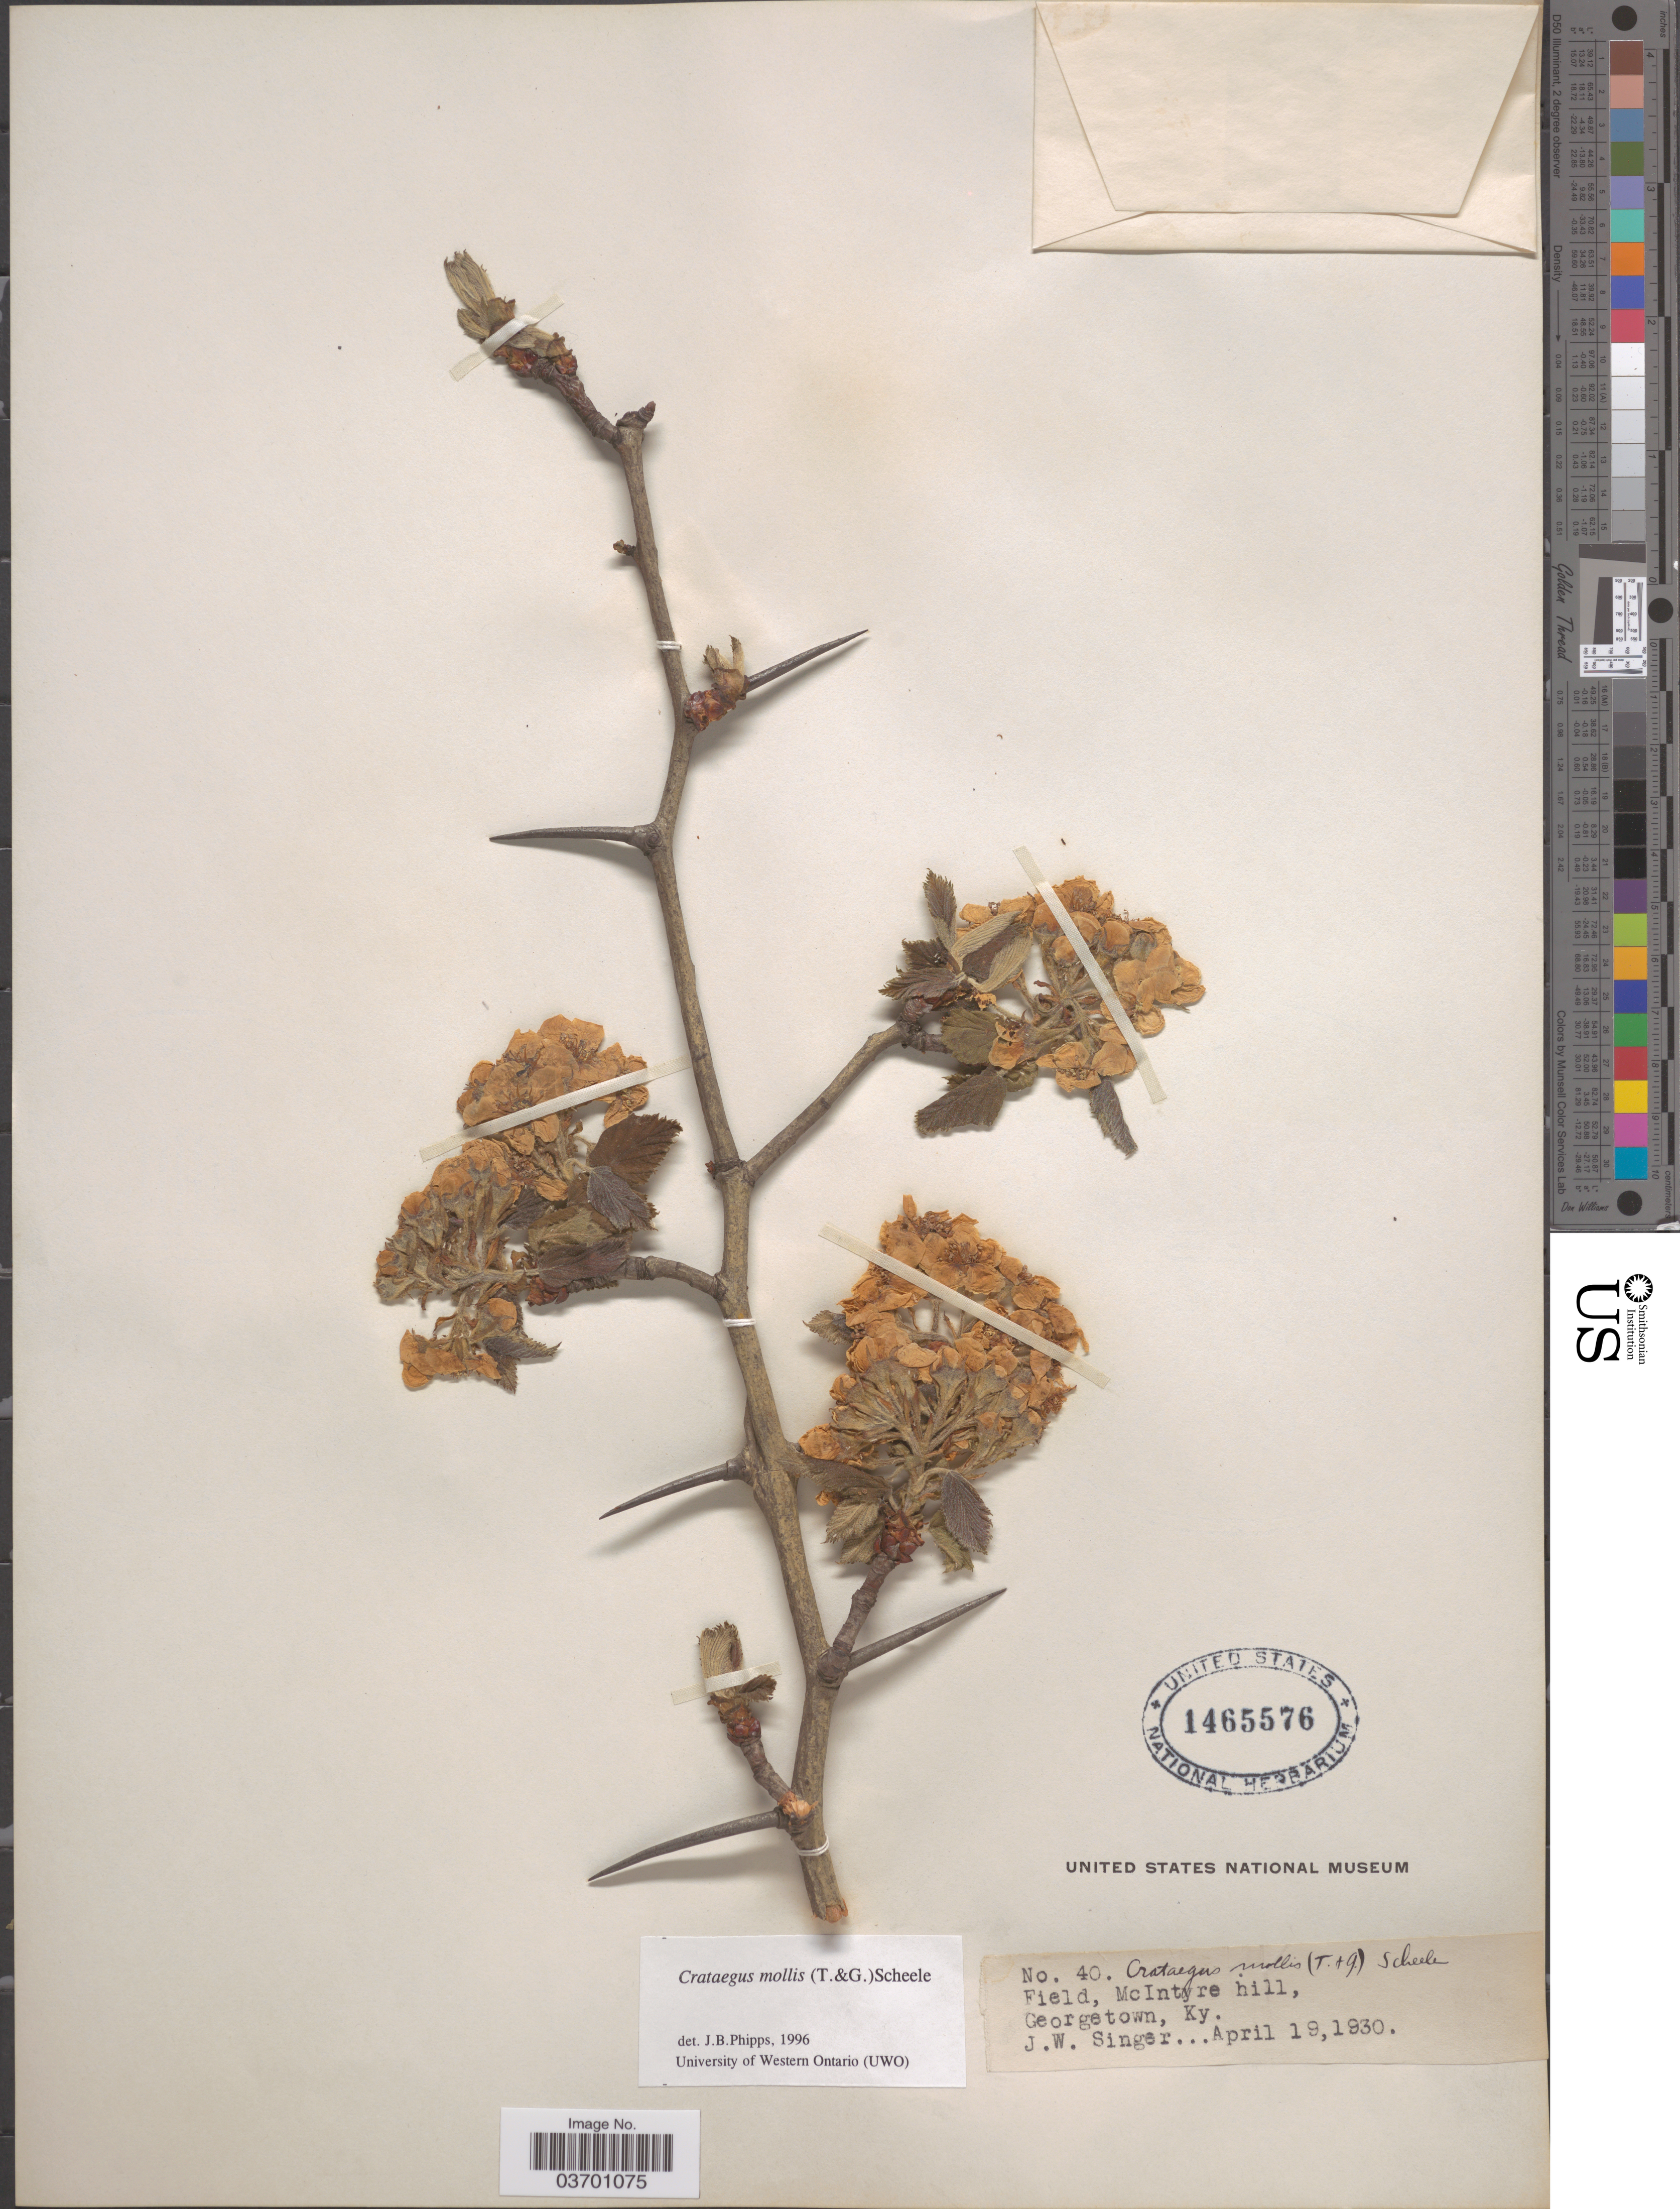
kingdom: Plantae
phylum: Tracheophyta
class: Magnoliopsida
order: Rosales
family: Rosaceae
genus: Crataegus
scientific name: Crataegus mollis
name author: (Torr. & A. Gray) Scheele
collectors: J. EW. Singer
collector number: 40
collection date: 1930-04-19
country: United States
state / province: Kentucky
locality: Field, McIntyre hill, Georgetown.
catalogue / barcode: US 1465576